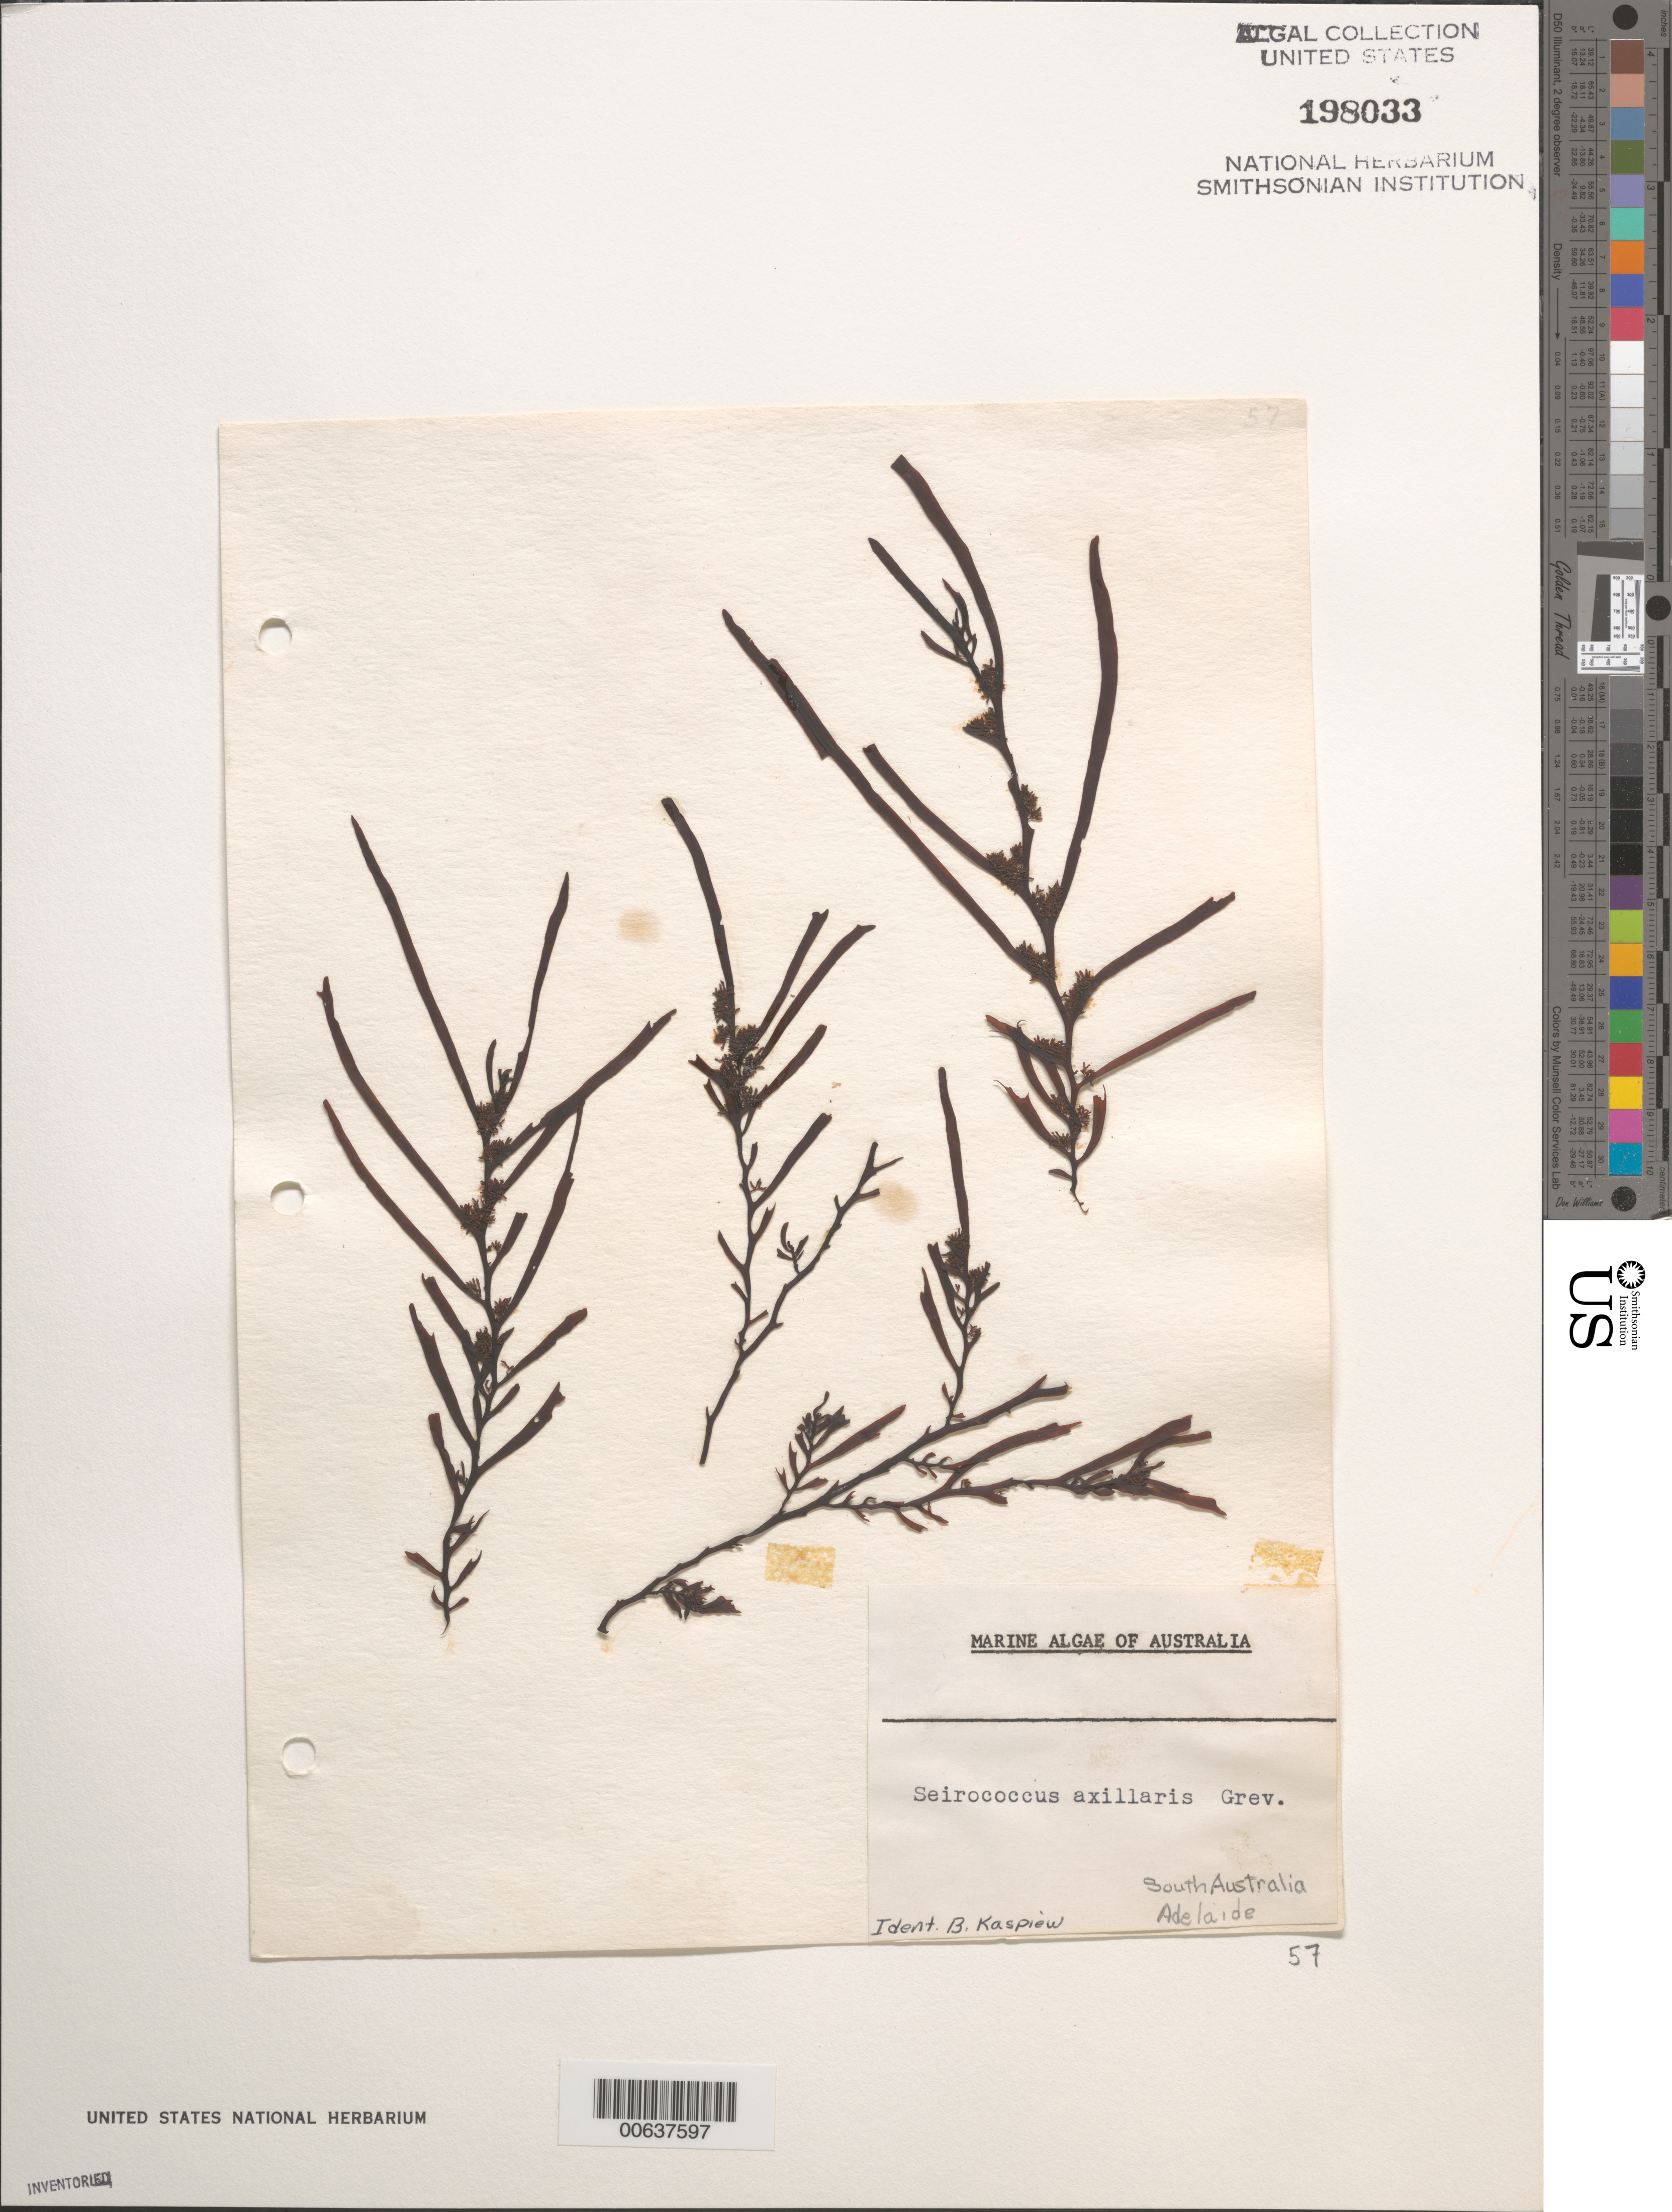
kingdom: Chromista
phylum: Ochrophyta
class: Phaeophyceae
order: Fucales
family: Seirococcaceae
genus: Seirococcus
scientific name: Seirococcus axillaris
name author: (R.Brown ex Turner) Greville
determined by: Kaspiew, B.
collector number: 57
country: Australia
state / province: South Australia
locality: Adelaide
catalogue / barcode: US 198033